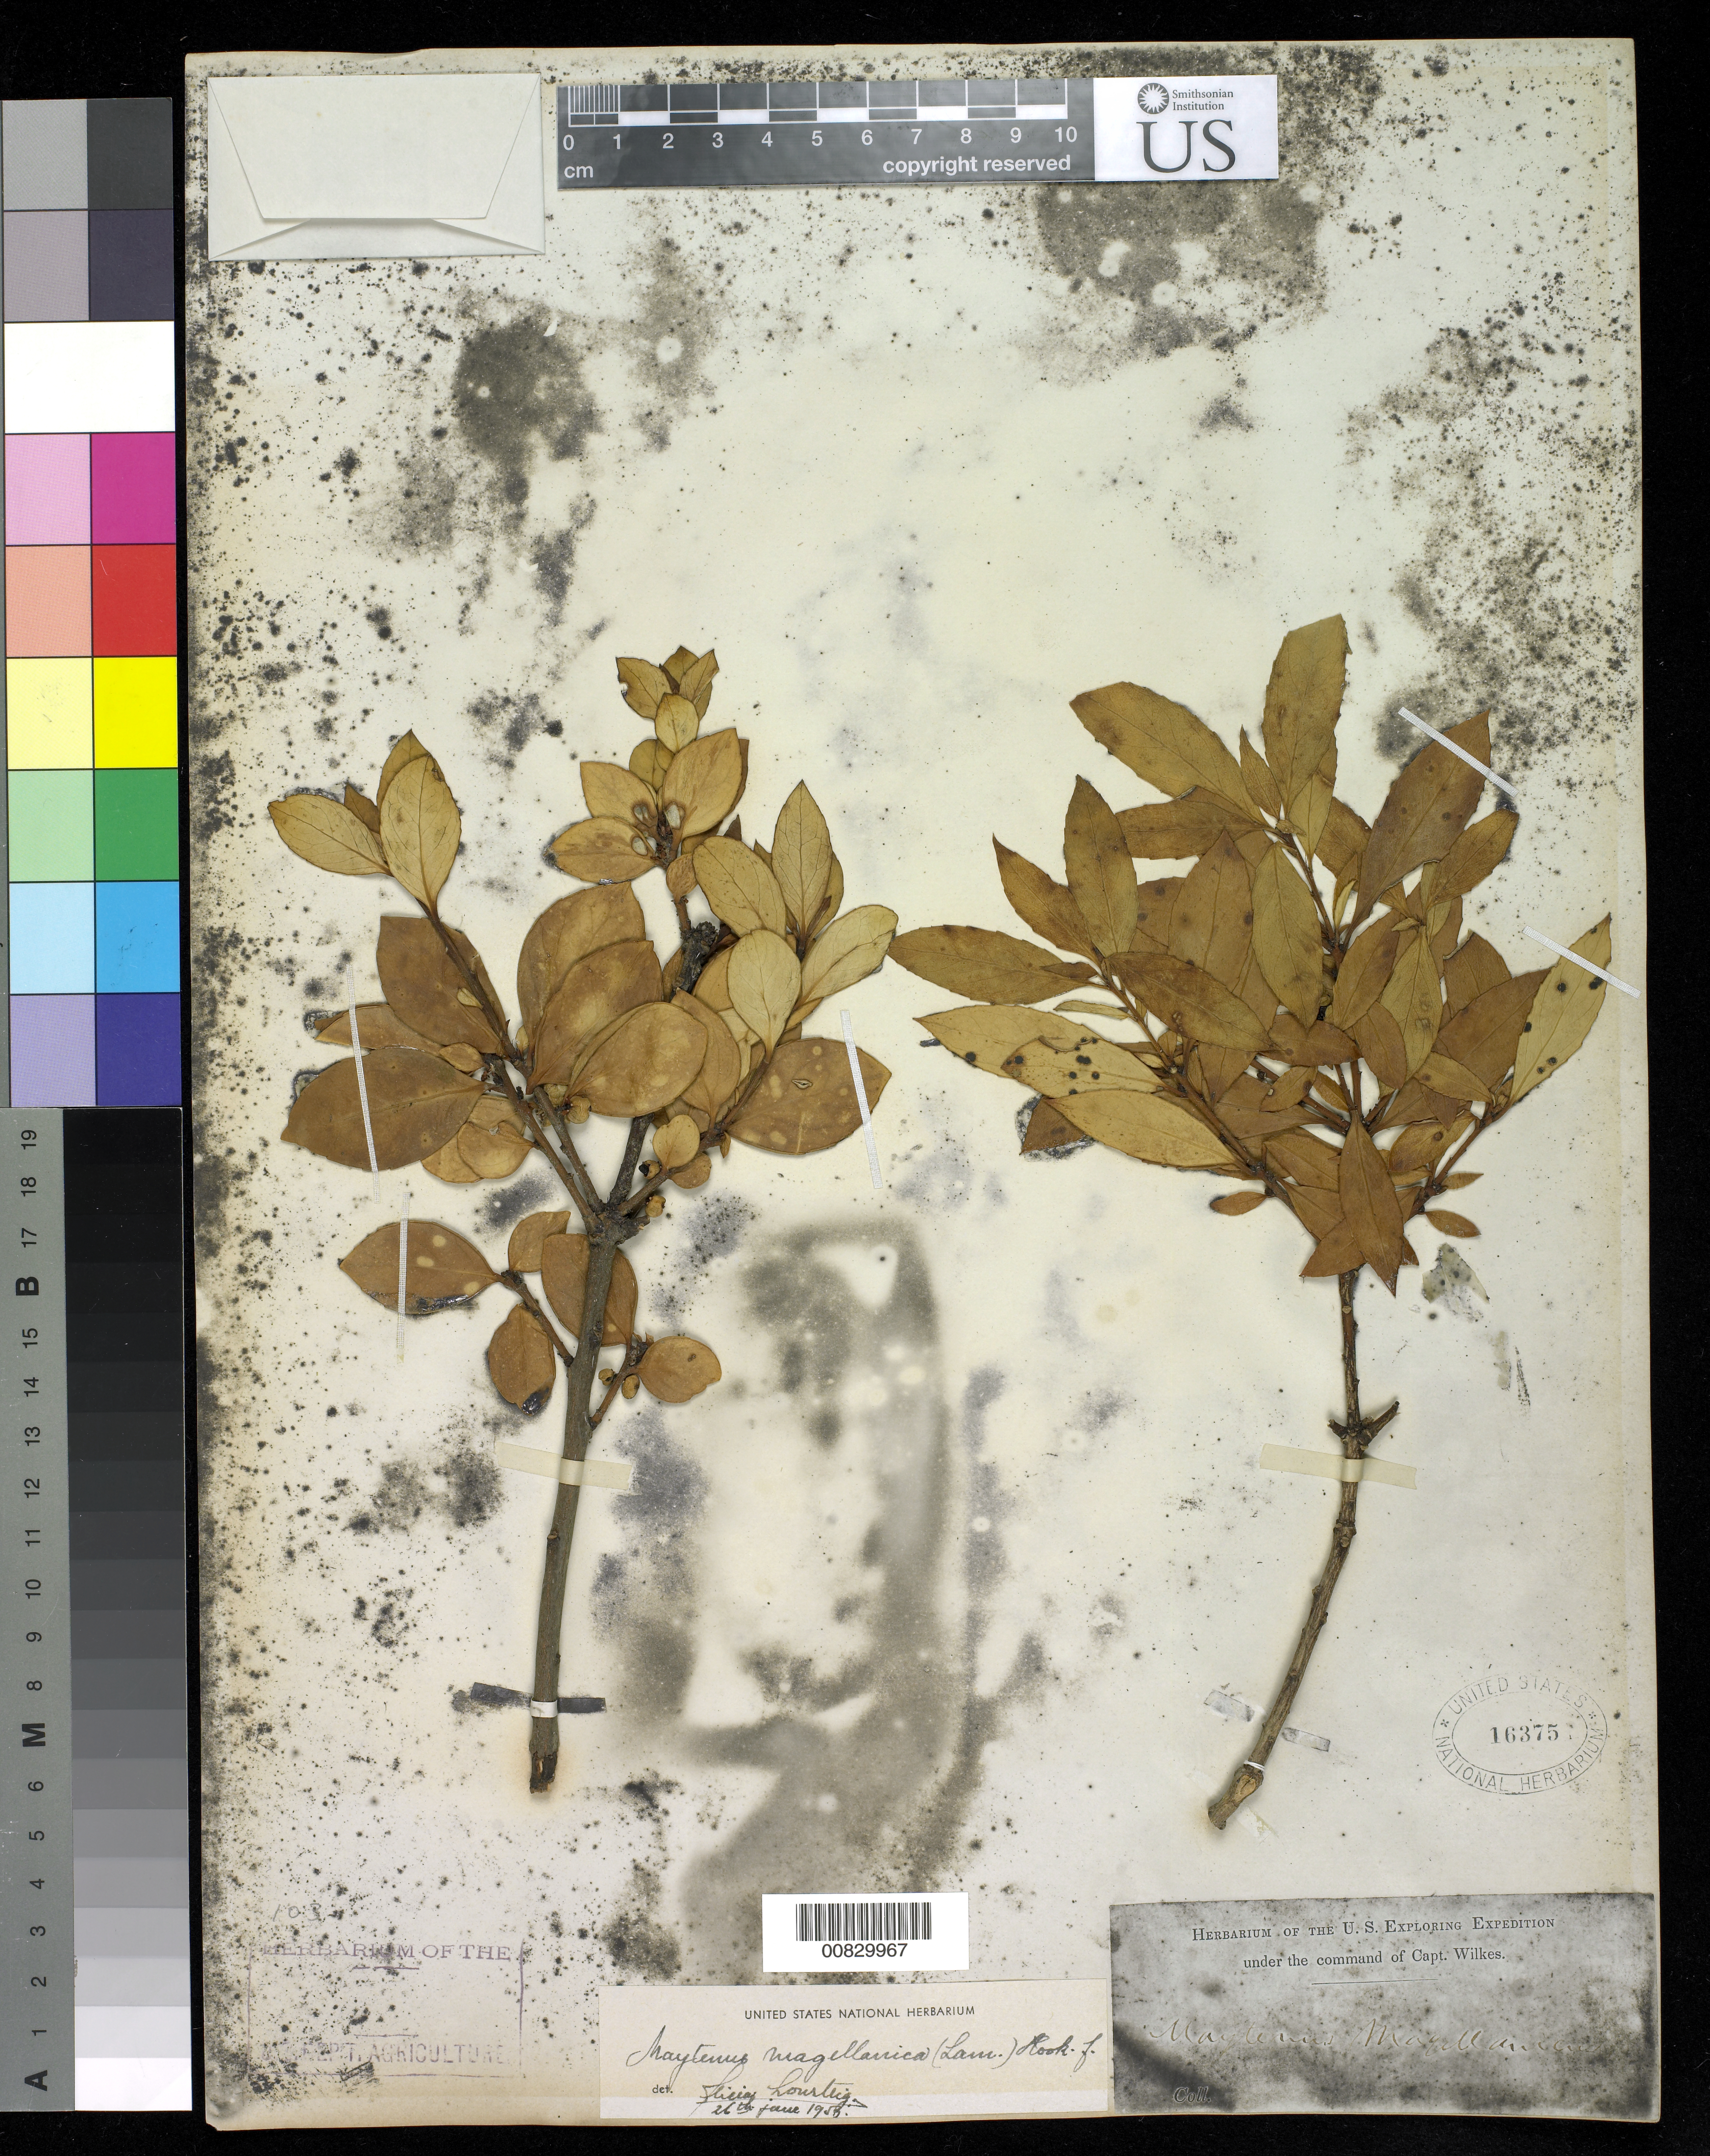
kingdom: Plantae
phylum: Tracheophyta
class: Magnoliopsida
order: Celastrales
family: Celastraceae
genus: Maytenus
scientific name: Maytenus magellanica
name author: (Lam.) Hook. f.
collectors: Wilkes Explor. Exped.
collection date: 1838/1842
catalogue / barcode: US 16375